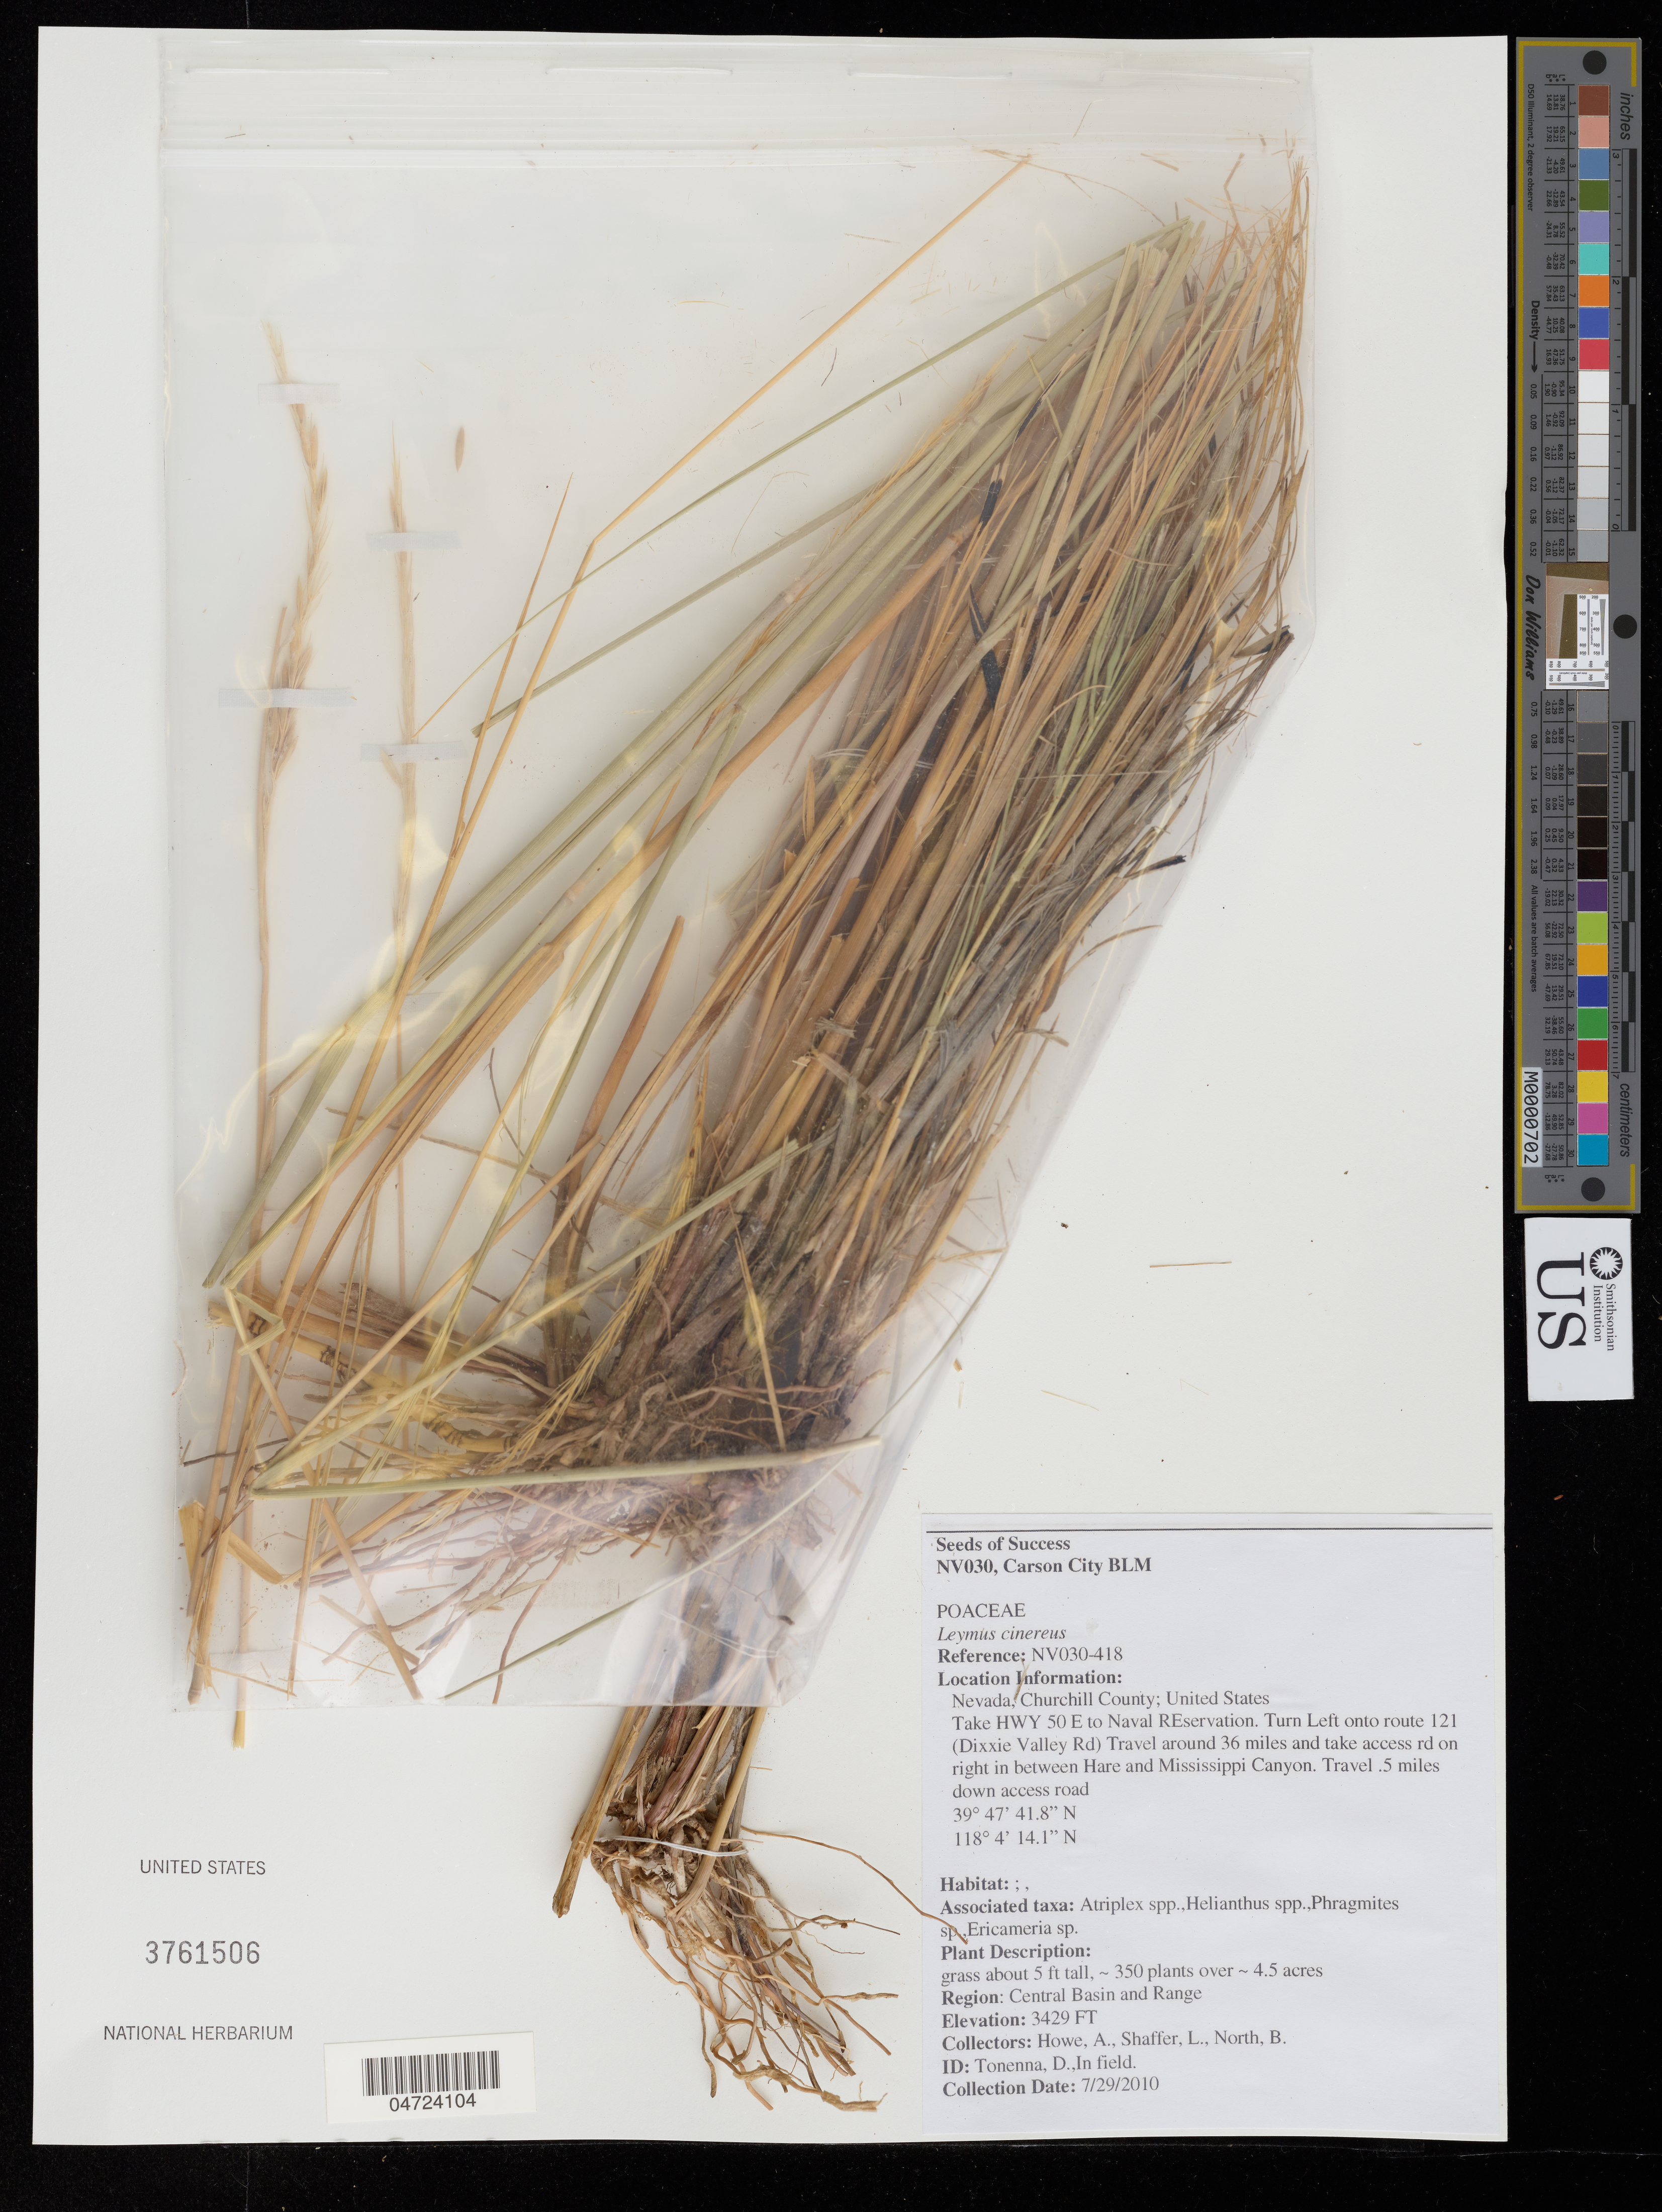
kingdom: Plantae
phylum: Tracheophyta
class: Liliopsida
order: Poales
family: Poaceae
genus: Leymus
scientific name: Leymus cinereus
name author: (Scribn. & Merr.) Á. Löve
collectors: A. Howe, L. Shaffer & B. North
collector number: NV030-418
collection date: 2010-07-29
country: United States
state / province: Nevada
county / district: Churchill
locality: Churchill County. Take HWY 50 E to Naval Reservation. Turn Left onto route 121 (Dixxie Valley Rd) Travel around 36 miles and take access rd on right in between Hare and Mississippi Canyon. Travel .5 miles down access road. Region: Central Basin and Range.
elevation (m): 1045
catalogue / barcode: US 3761506